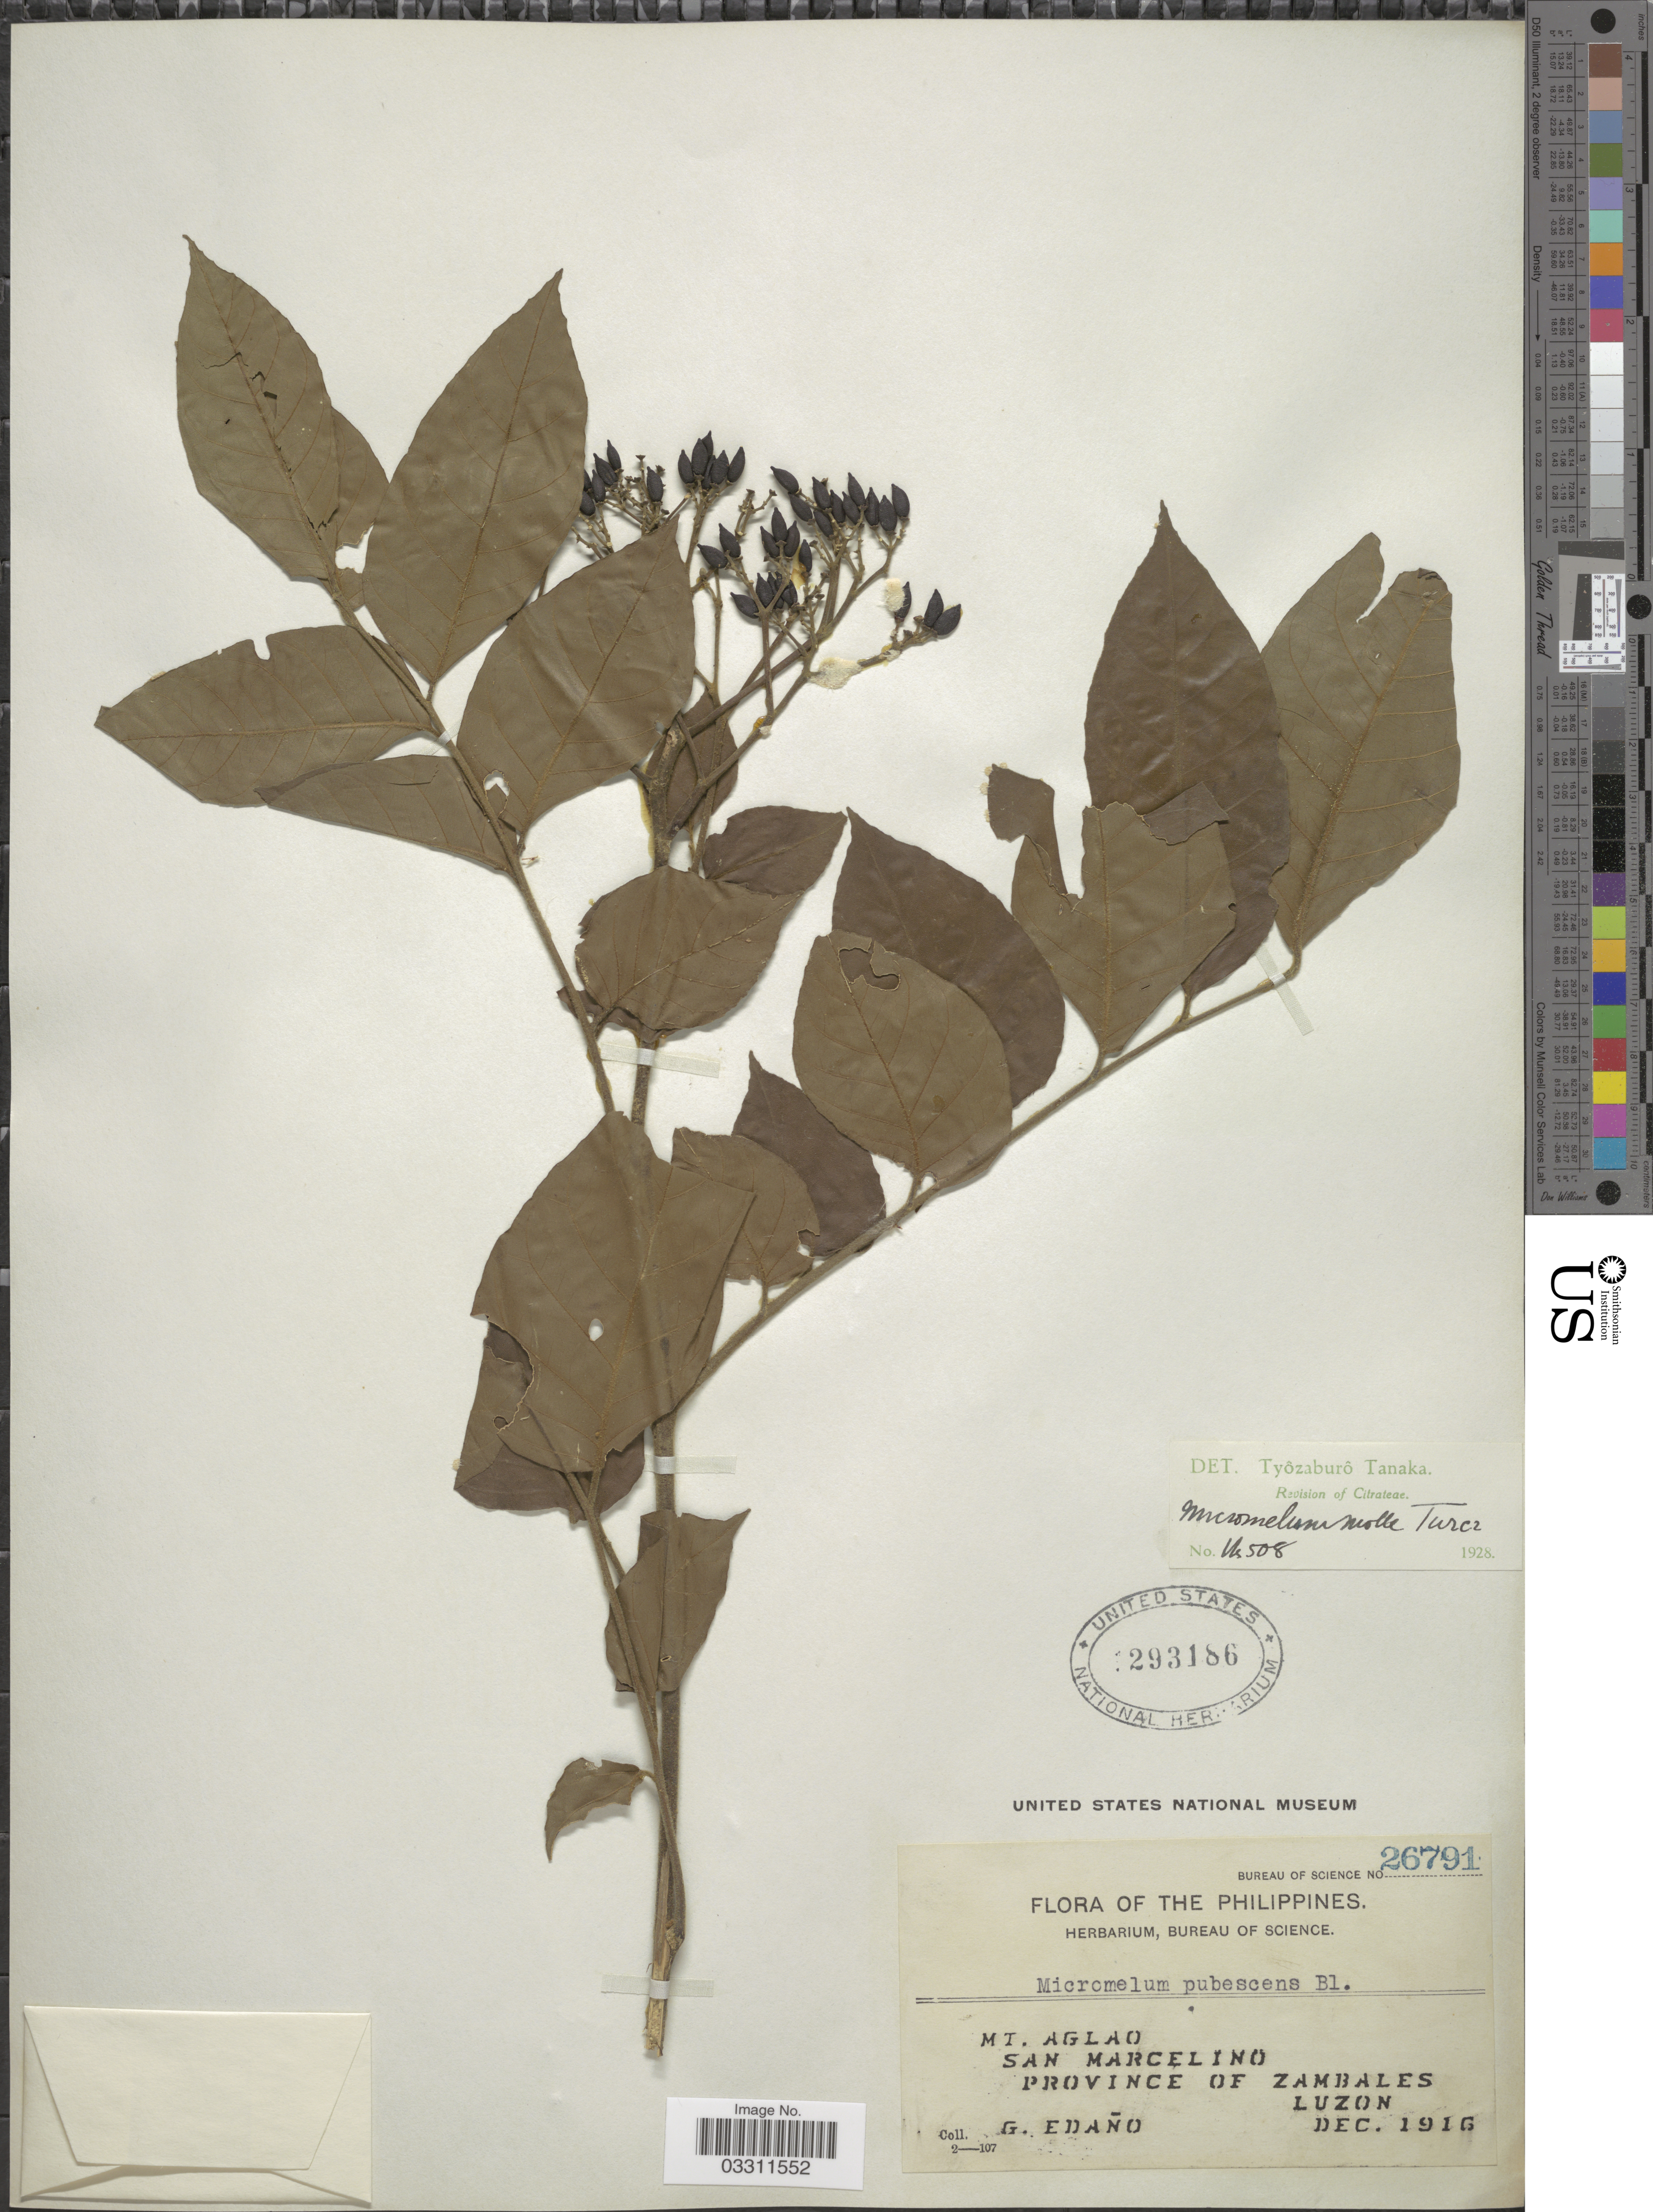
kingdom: Plantae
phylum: Tracheophyta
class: Magnoliopsida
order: Sapindales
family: Rutaceae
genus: Micromelum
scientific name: Micromelum molle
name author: Turcz.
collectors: G. Edaño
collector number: Bureau of Science 26791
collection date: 1916-12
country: Philippines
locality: Mt. Aglao. San Marcelino. Province of Zambales. Luzon.